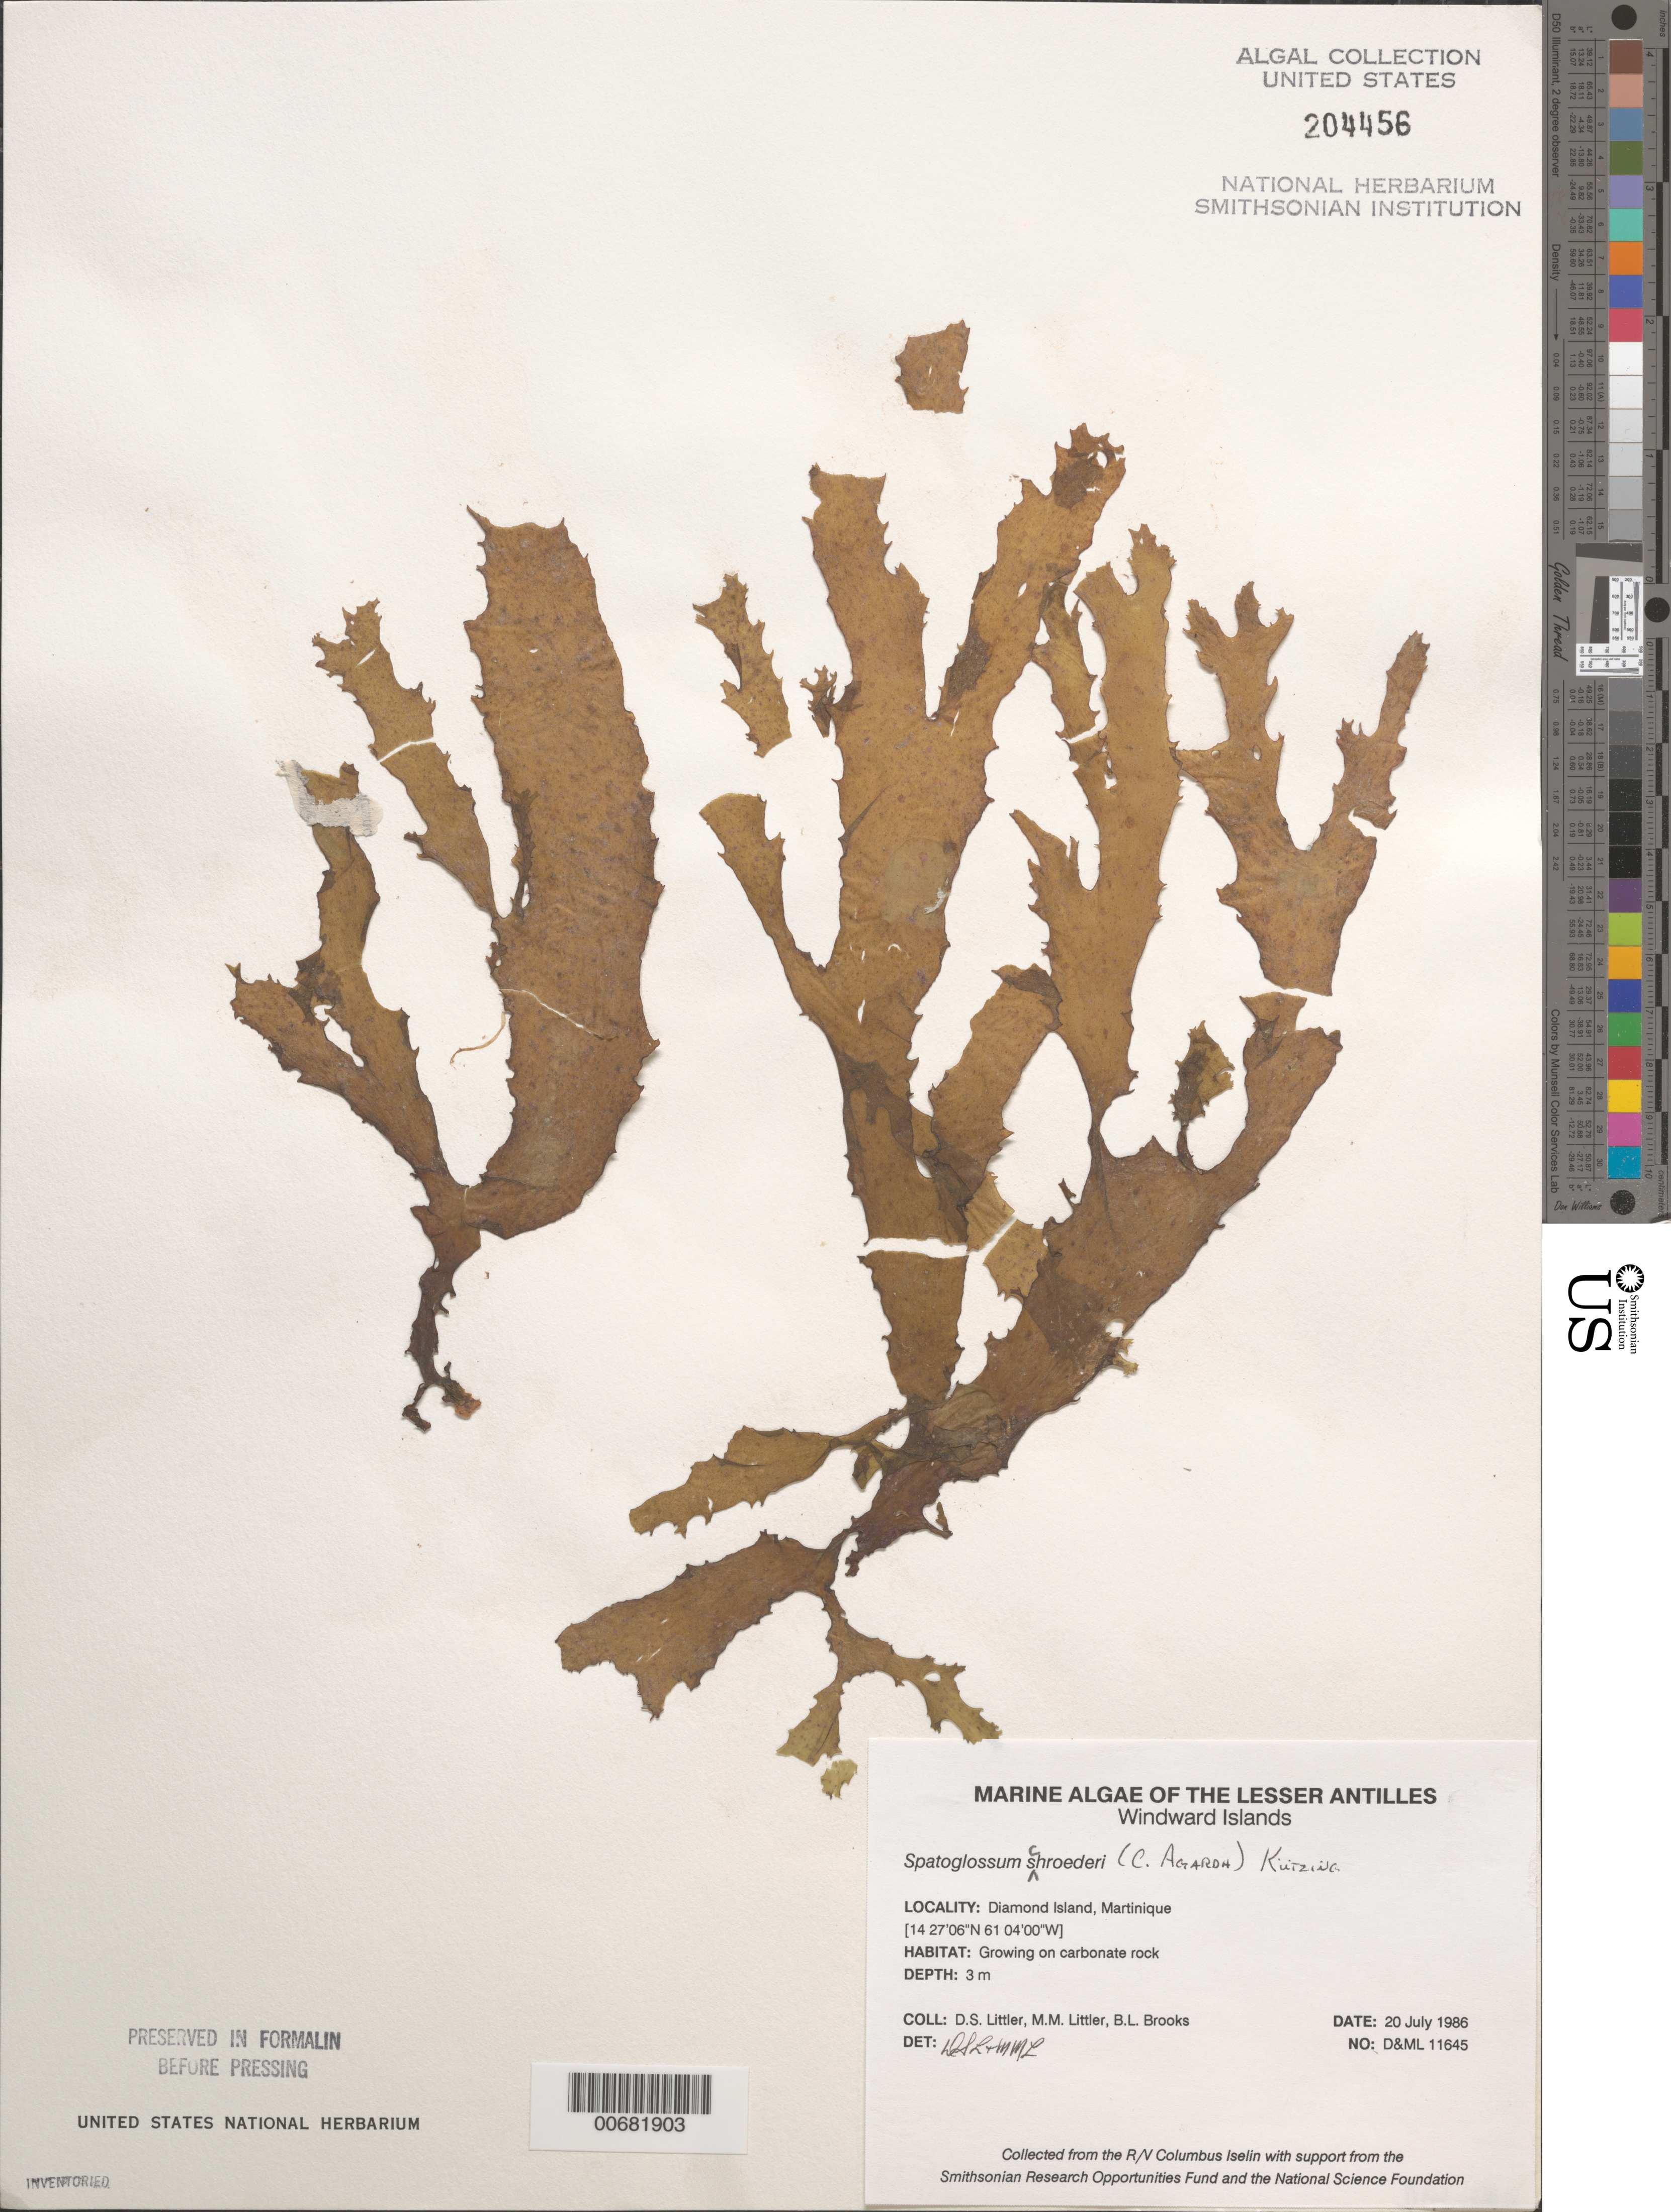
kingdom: Chromista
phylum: Ochrophyta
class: Phaeophyceae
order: Dictyotales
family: Dictyotaceae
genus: Spatoglossum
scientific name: Spatoglossum schroederi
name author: (C. Agardh) Kütz.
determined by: Littler, D. S.; Littler, M. M.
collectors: D. S. Littler, M. M. Littler & B. Brooks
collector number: D&ML 11645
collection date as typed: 20 Jul 1986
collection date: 1986-07-20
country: Martinique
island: Diamond Island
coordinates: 14 27' 06" N, 61 04' 00" W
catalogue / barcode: US 204456